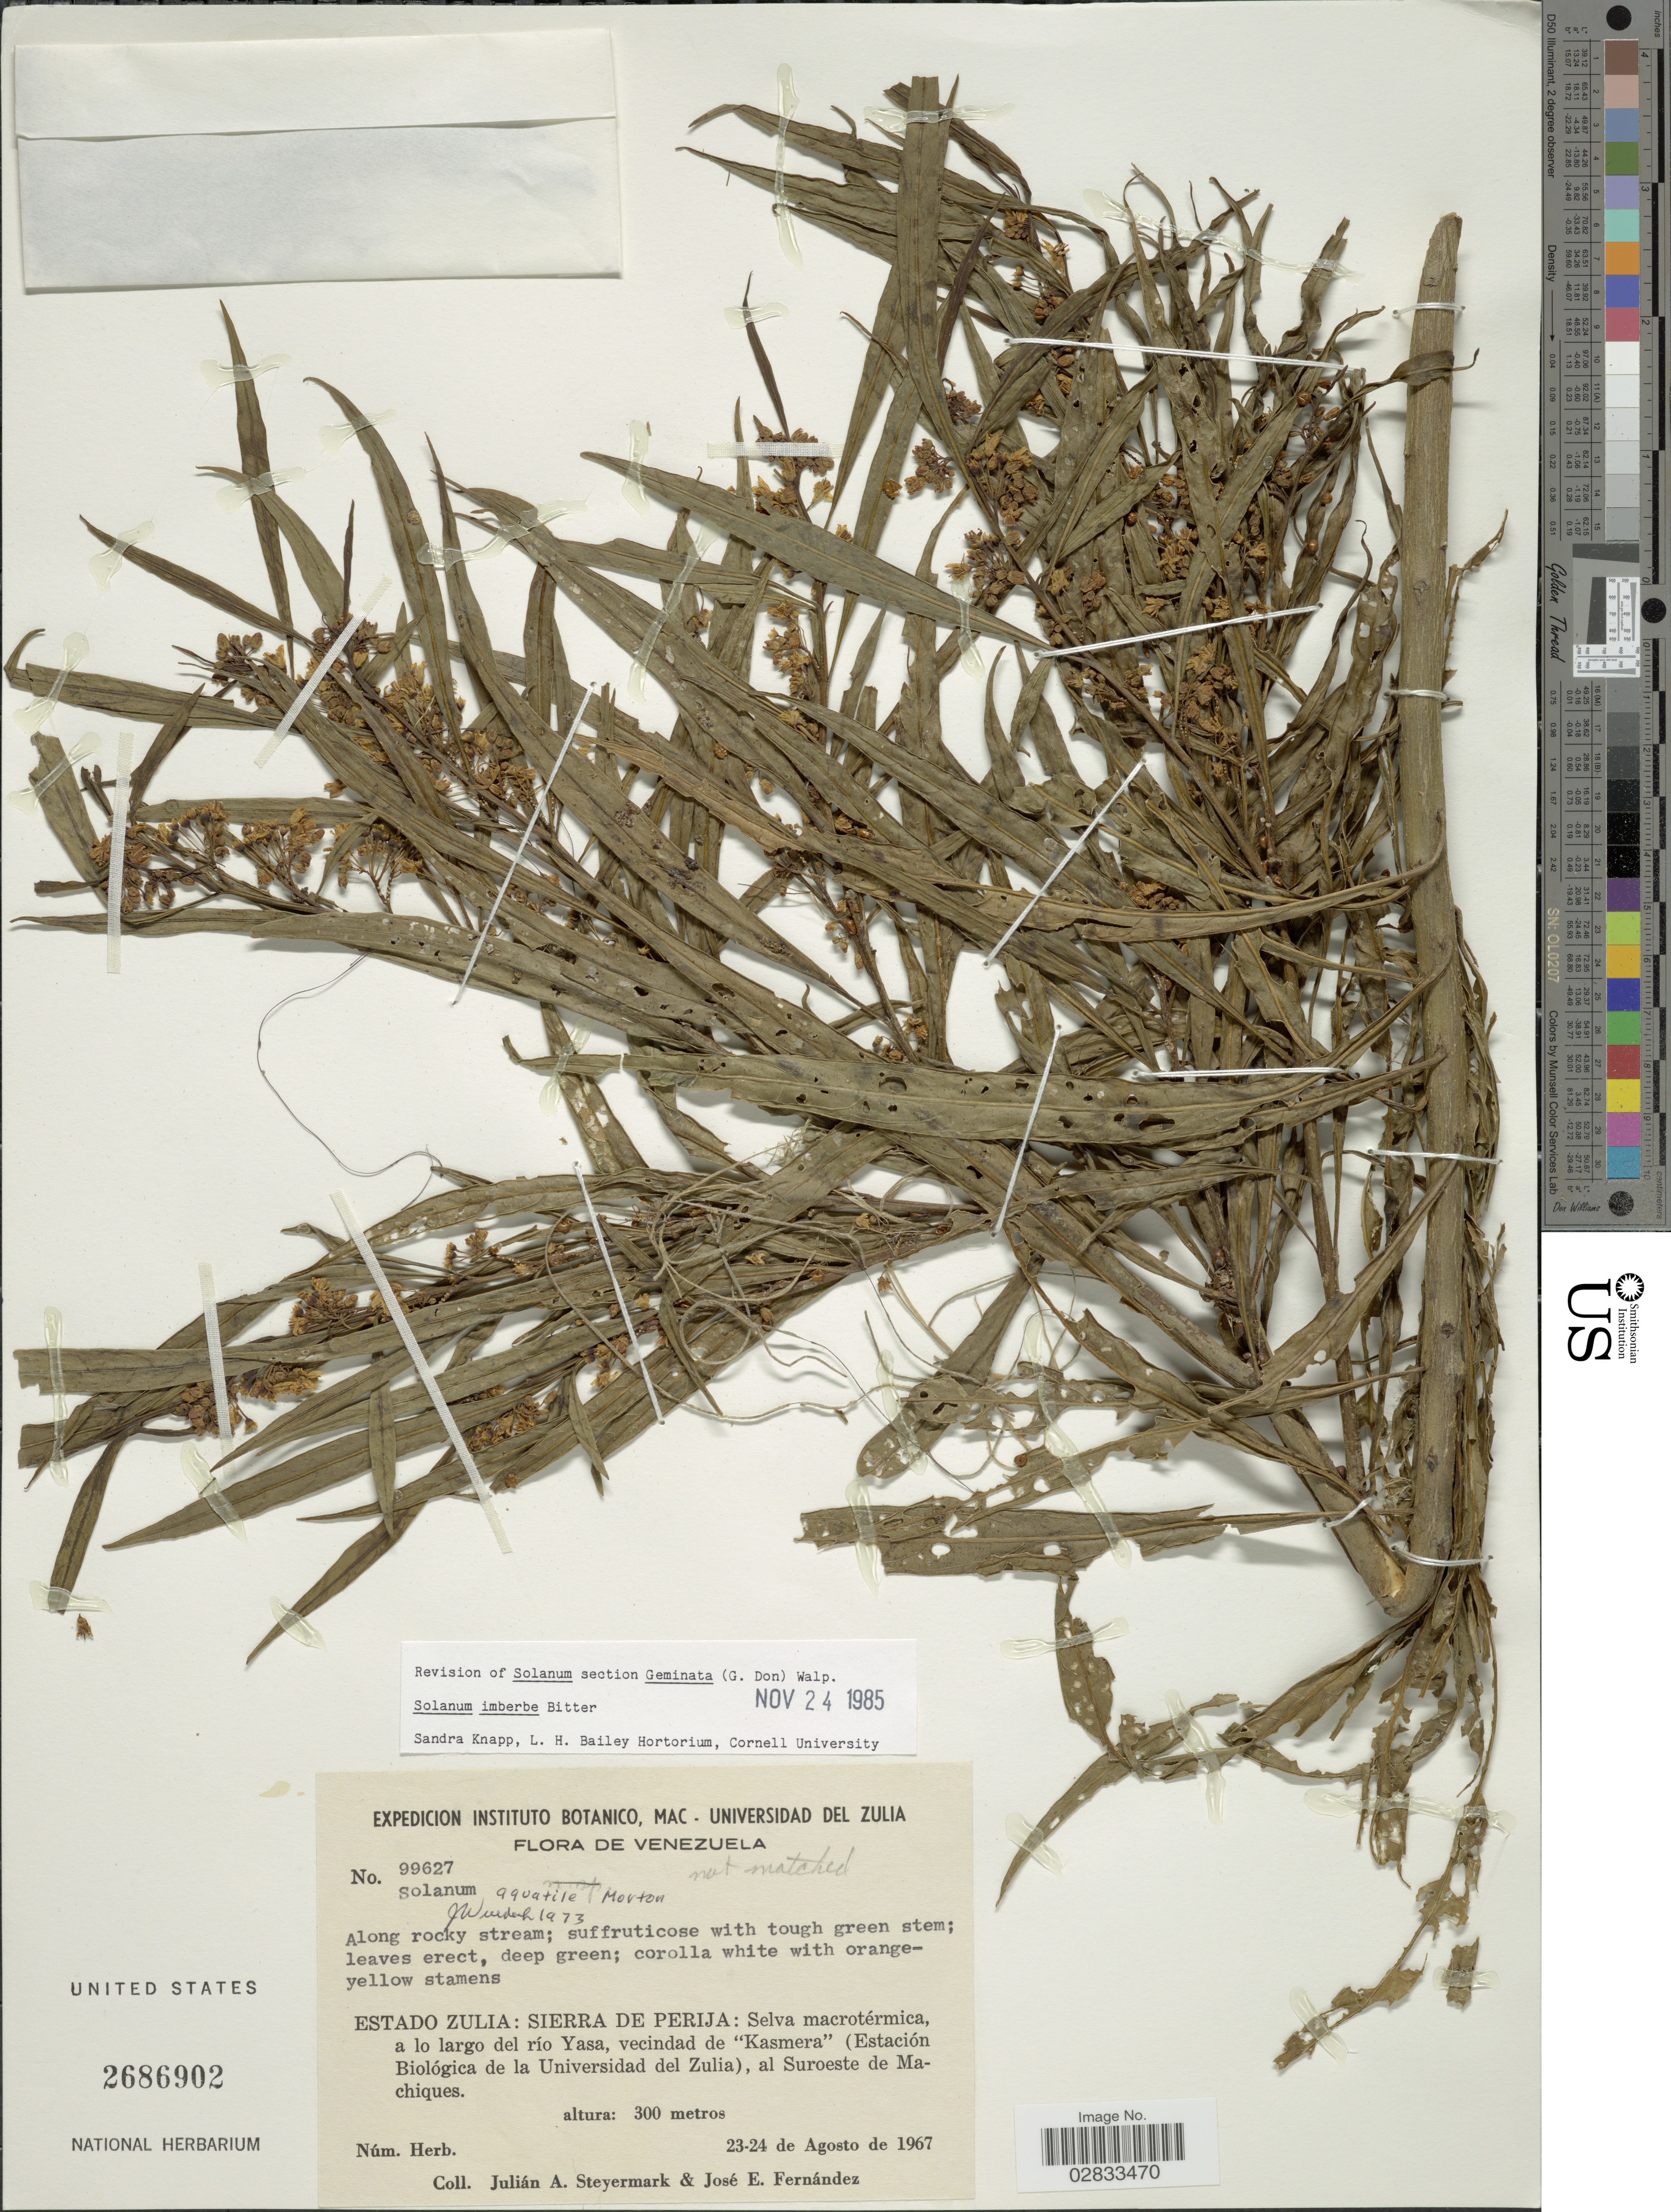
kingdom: Plantae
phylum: Tracheophyta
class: Magnoliopsida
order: Solanales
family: Solanaceae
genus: Solanum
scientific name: Solanum imberbe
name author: Bitter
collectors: J. Steyermark & J. Fernández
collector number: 99627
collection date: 1967-08-23/1967-08-24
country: Venezuela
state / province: Zulia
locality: Sierra de Perija: Selva macrotérmica, a lo largo del río Yasa, vecindad de "Kasemera" (Estación Biológica de la Universidad del Zulia), al Suroeste de Machiques.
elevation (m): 300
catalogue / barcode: US 2686902